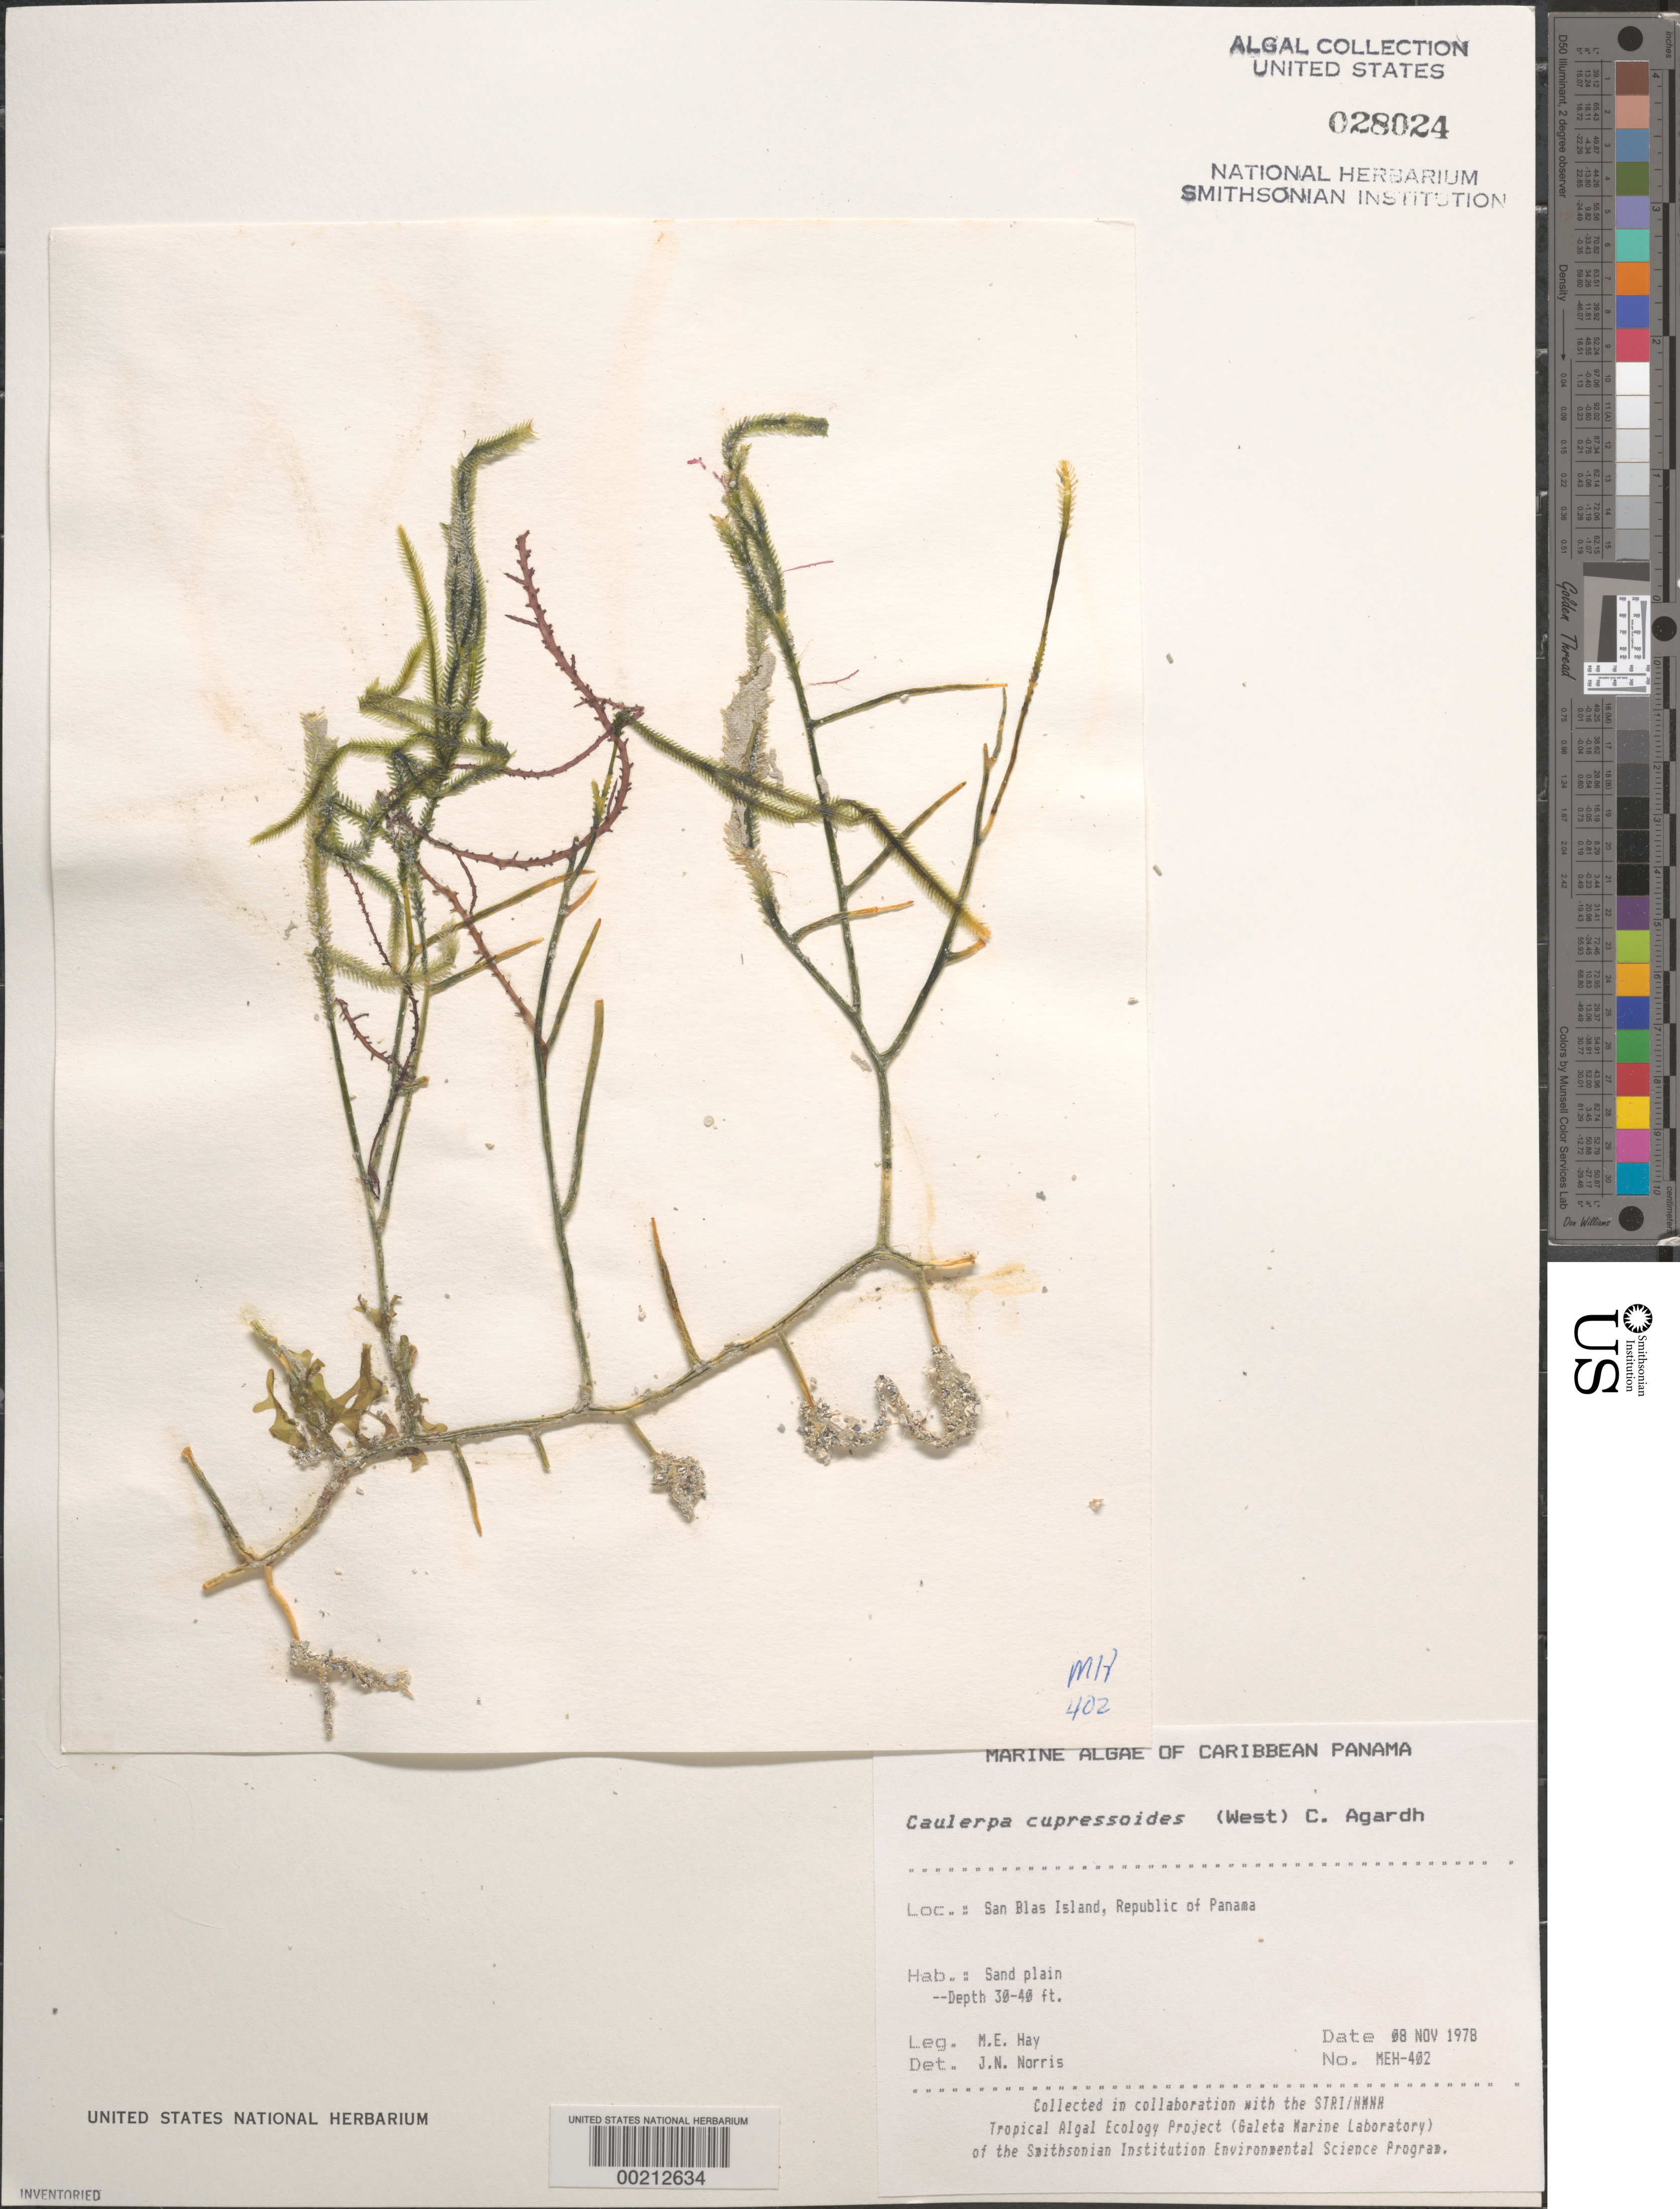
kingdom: Plantae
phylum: Chlorophyta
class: Ulvophyceae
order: Bryopsidales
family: Caulerpaceae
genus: Caulerpa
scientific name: Caulerpa cupressoides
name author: (Vahl) C. Agardh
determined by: Norris, James N.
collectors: M. E. Hay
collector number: MEH-402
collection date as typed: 08 Nov 1978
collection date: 1978-11-08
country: Panama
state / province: Kuna Yala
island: San Blas Island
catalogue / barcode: US 28024